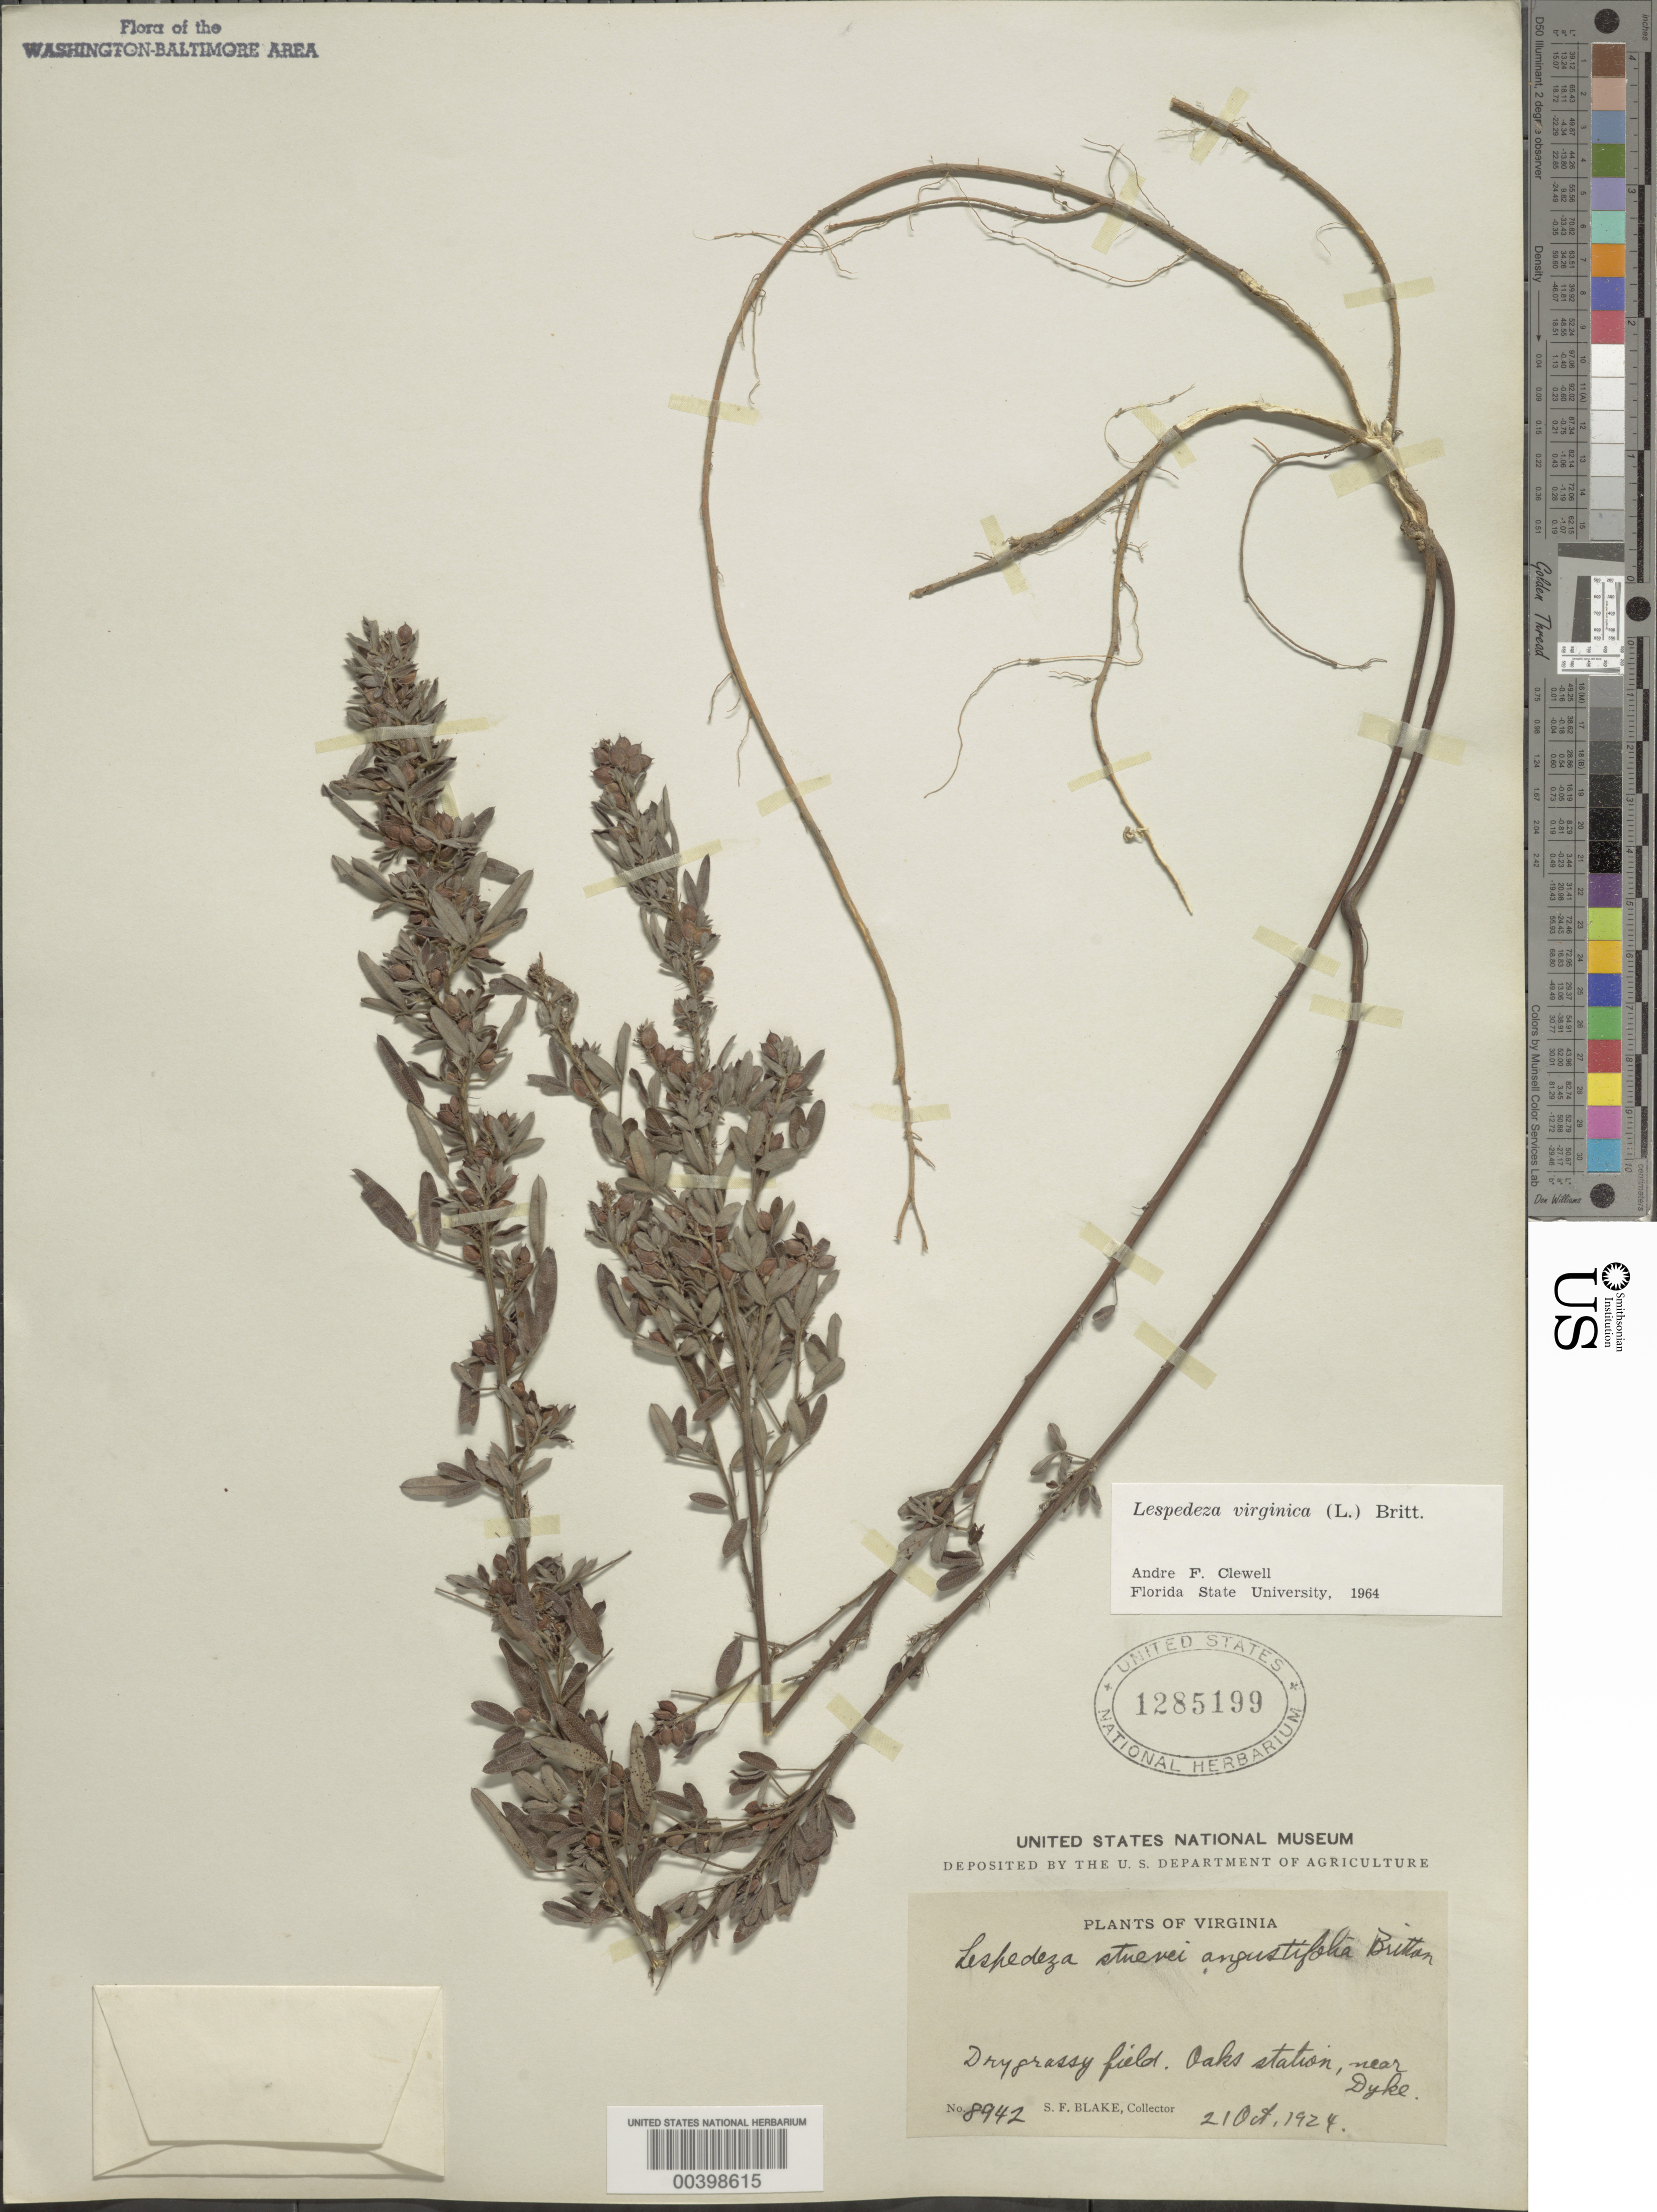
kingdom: Plantae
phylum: Tracheophyta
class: Magnoliopsida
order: Fabales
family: Fabaceae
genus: Lespedeza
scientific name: Lespedeza virginica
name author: (L.) Britton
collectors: S. Blake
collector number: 8942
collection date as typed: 21 Oct 1924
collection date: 1924-10-21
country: United States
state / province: Virginia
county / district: Fairfax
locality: Oaks Station, near Dyke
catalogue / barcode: US 1285199